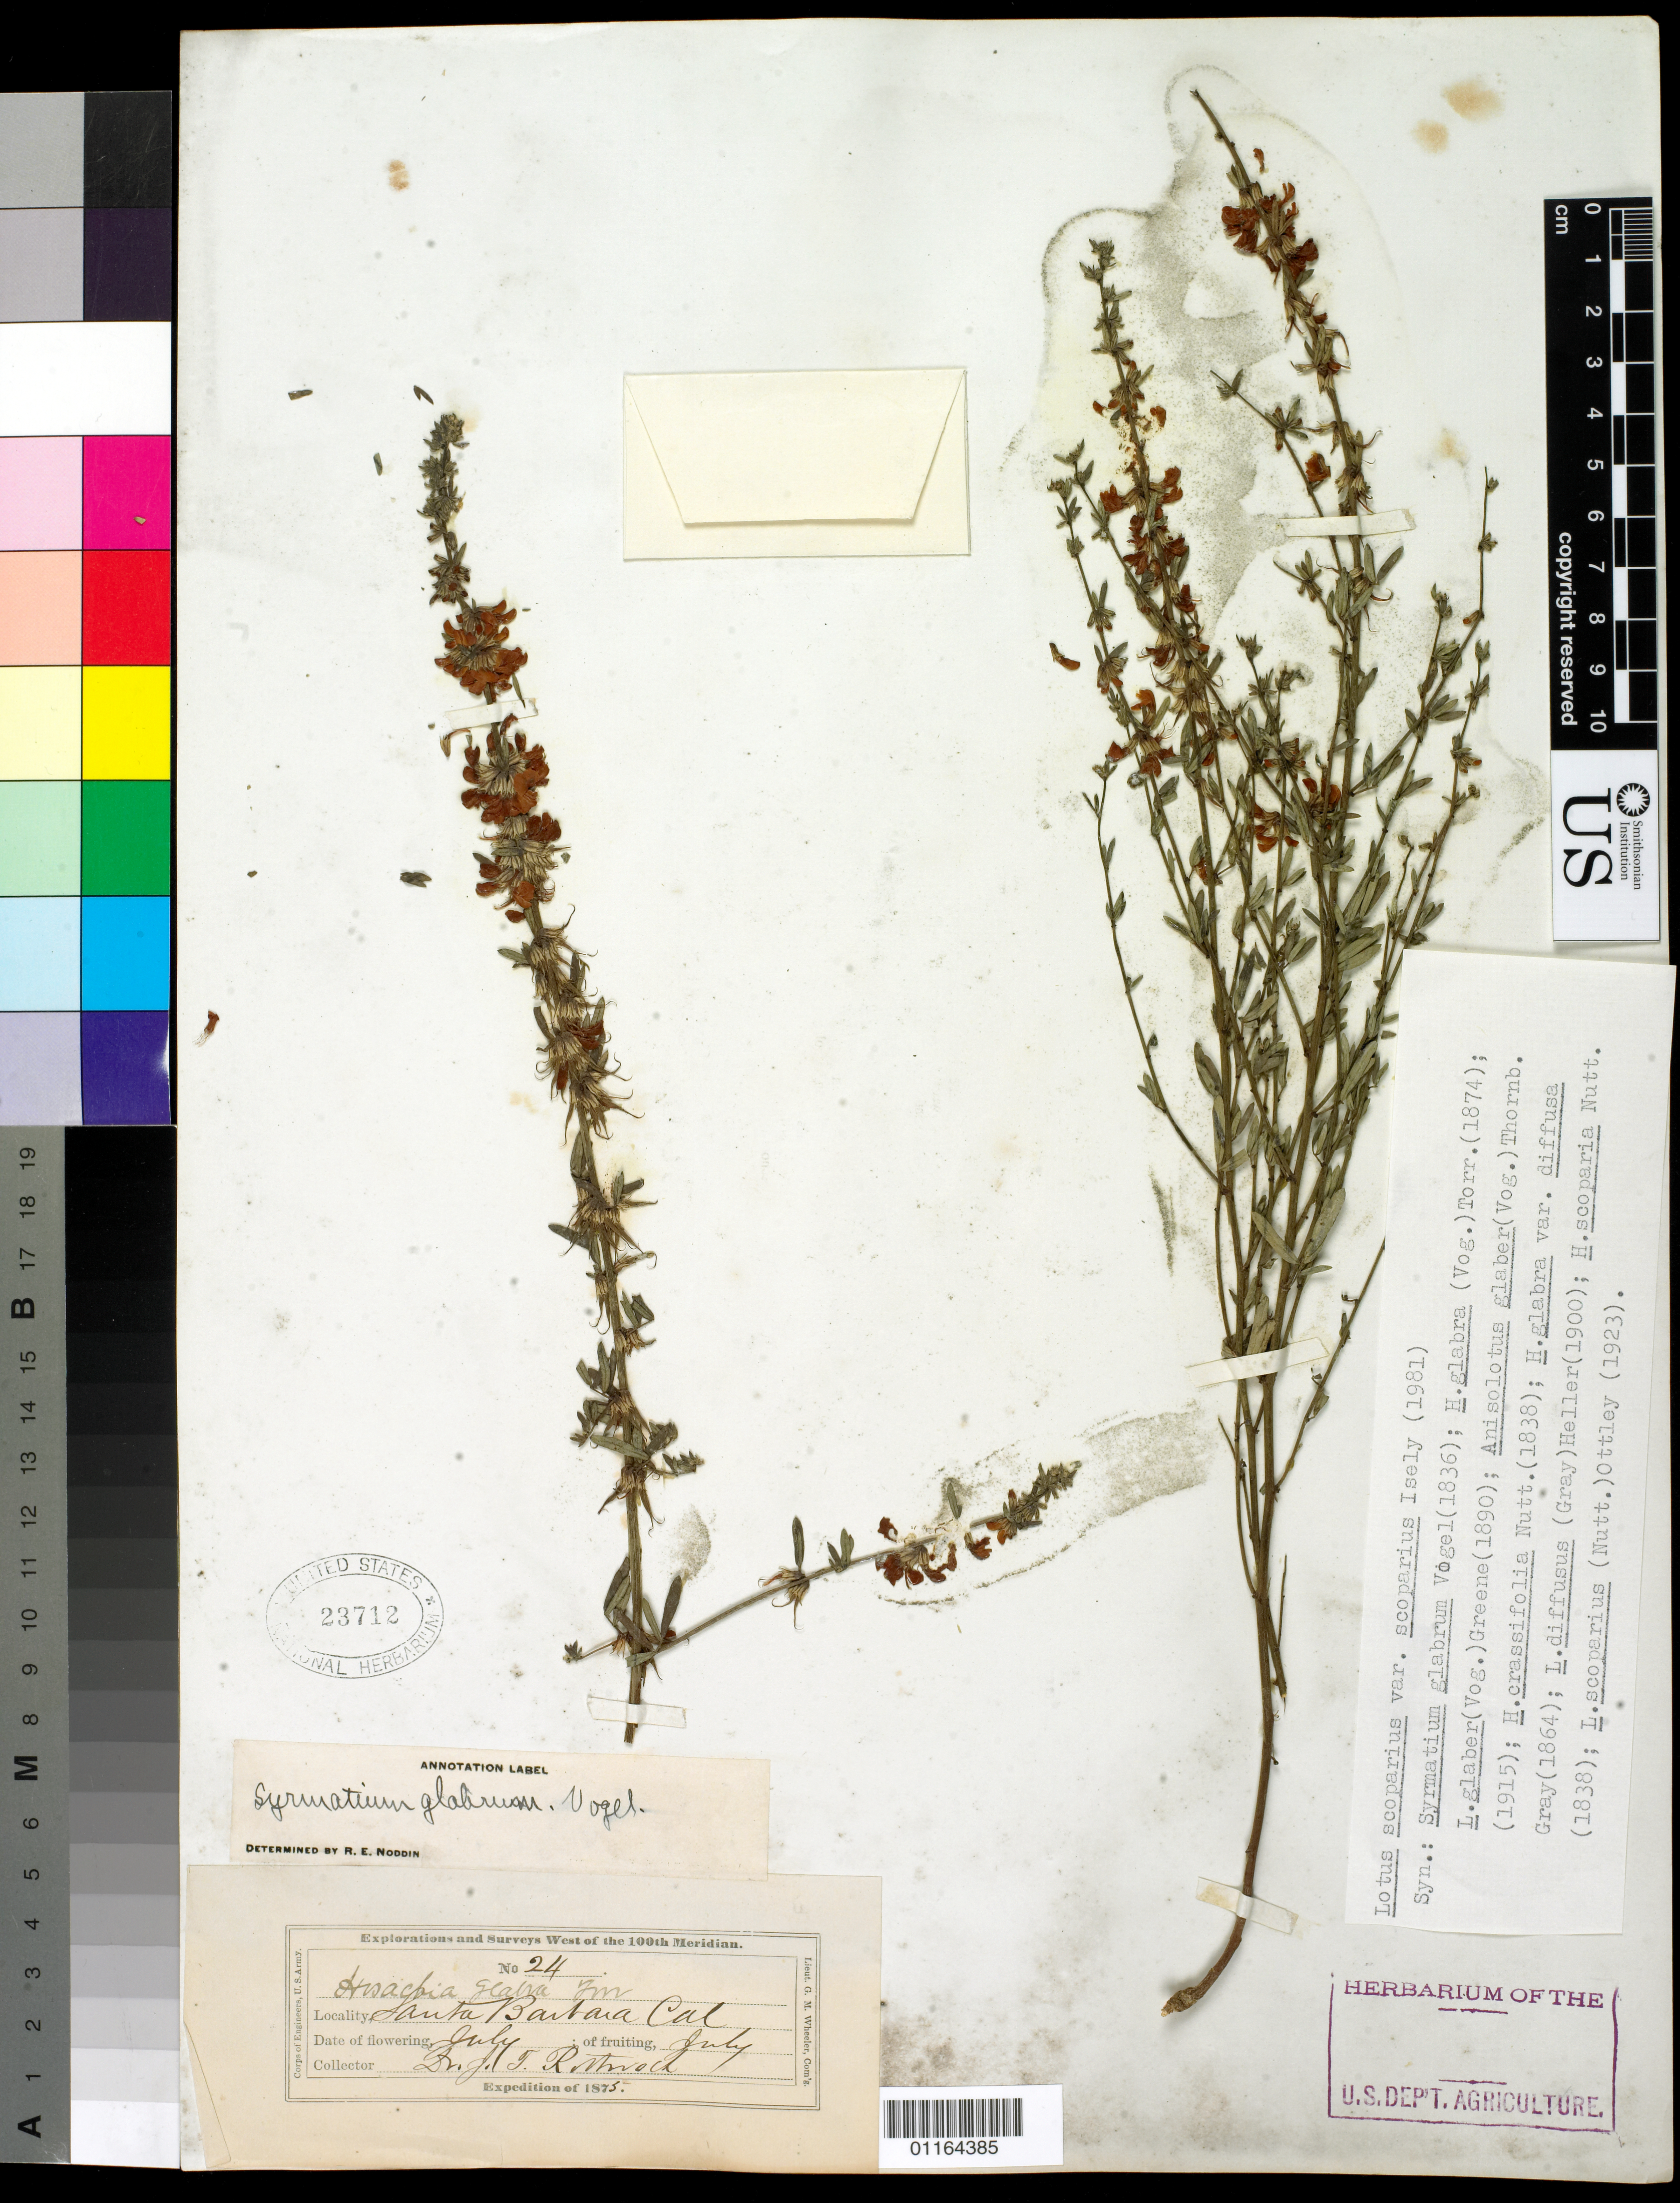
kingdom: Plantae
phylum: Tracheophyta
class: Magnoliopsida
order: Fabales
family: Fabaceae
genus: Syrmatium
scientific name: Syrmatium glabrum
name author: Vogel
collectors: J. T. Rothrock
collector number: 24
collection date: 1875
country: United States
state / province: California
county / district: Santa Barbara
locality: Santa Barbara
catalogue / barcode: US 23712